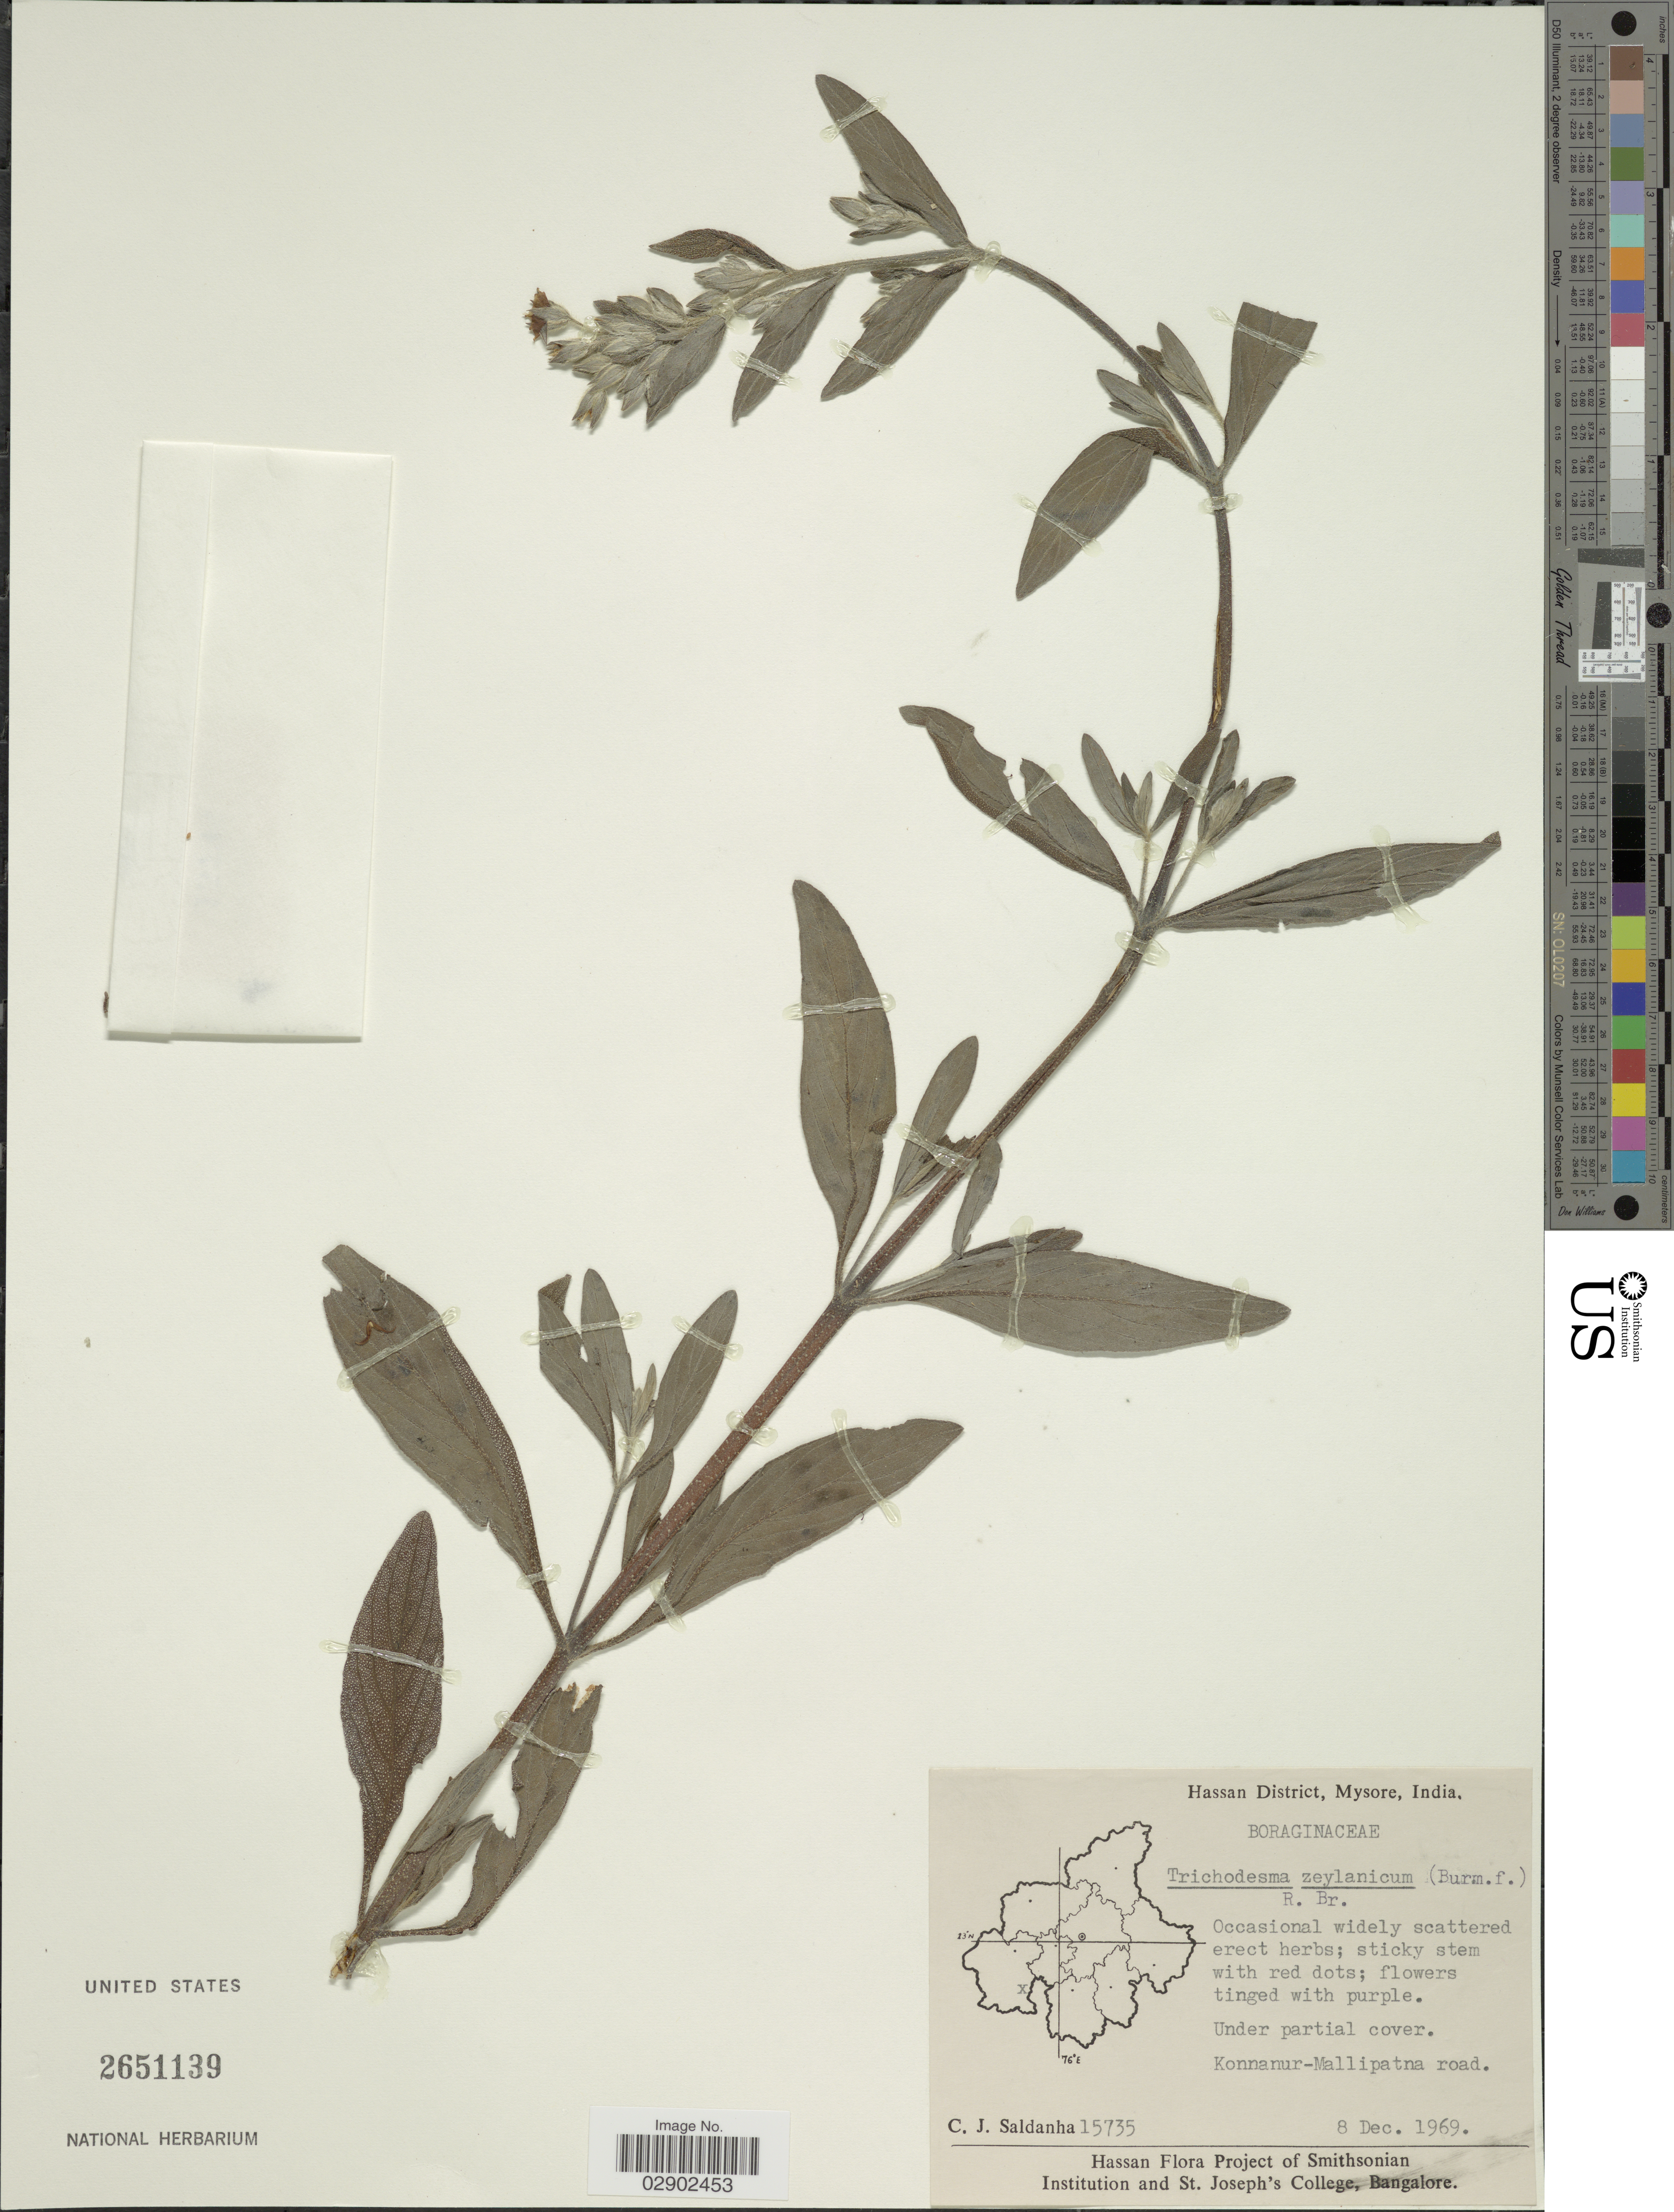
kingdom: Plantae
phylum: Tracheophyta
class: Magnoliopsida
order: Boraginales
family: Boraginaceae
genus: Trichodesma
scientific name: Trichodesma zeylanicum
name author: (Burm. f.) R. Br.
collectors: C. J. Saldanha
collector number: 15735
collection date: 1969-12-08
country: India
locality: Hassan District, Mysore. Konnanur-Mallipatna road.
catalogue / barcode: US 2651139